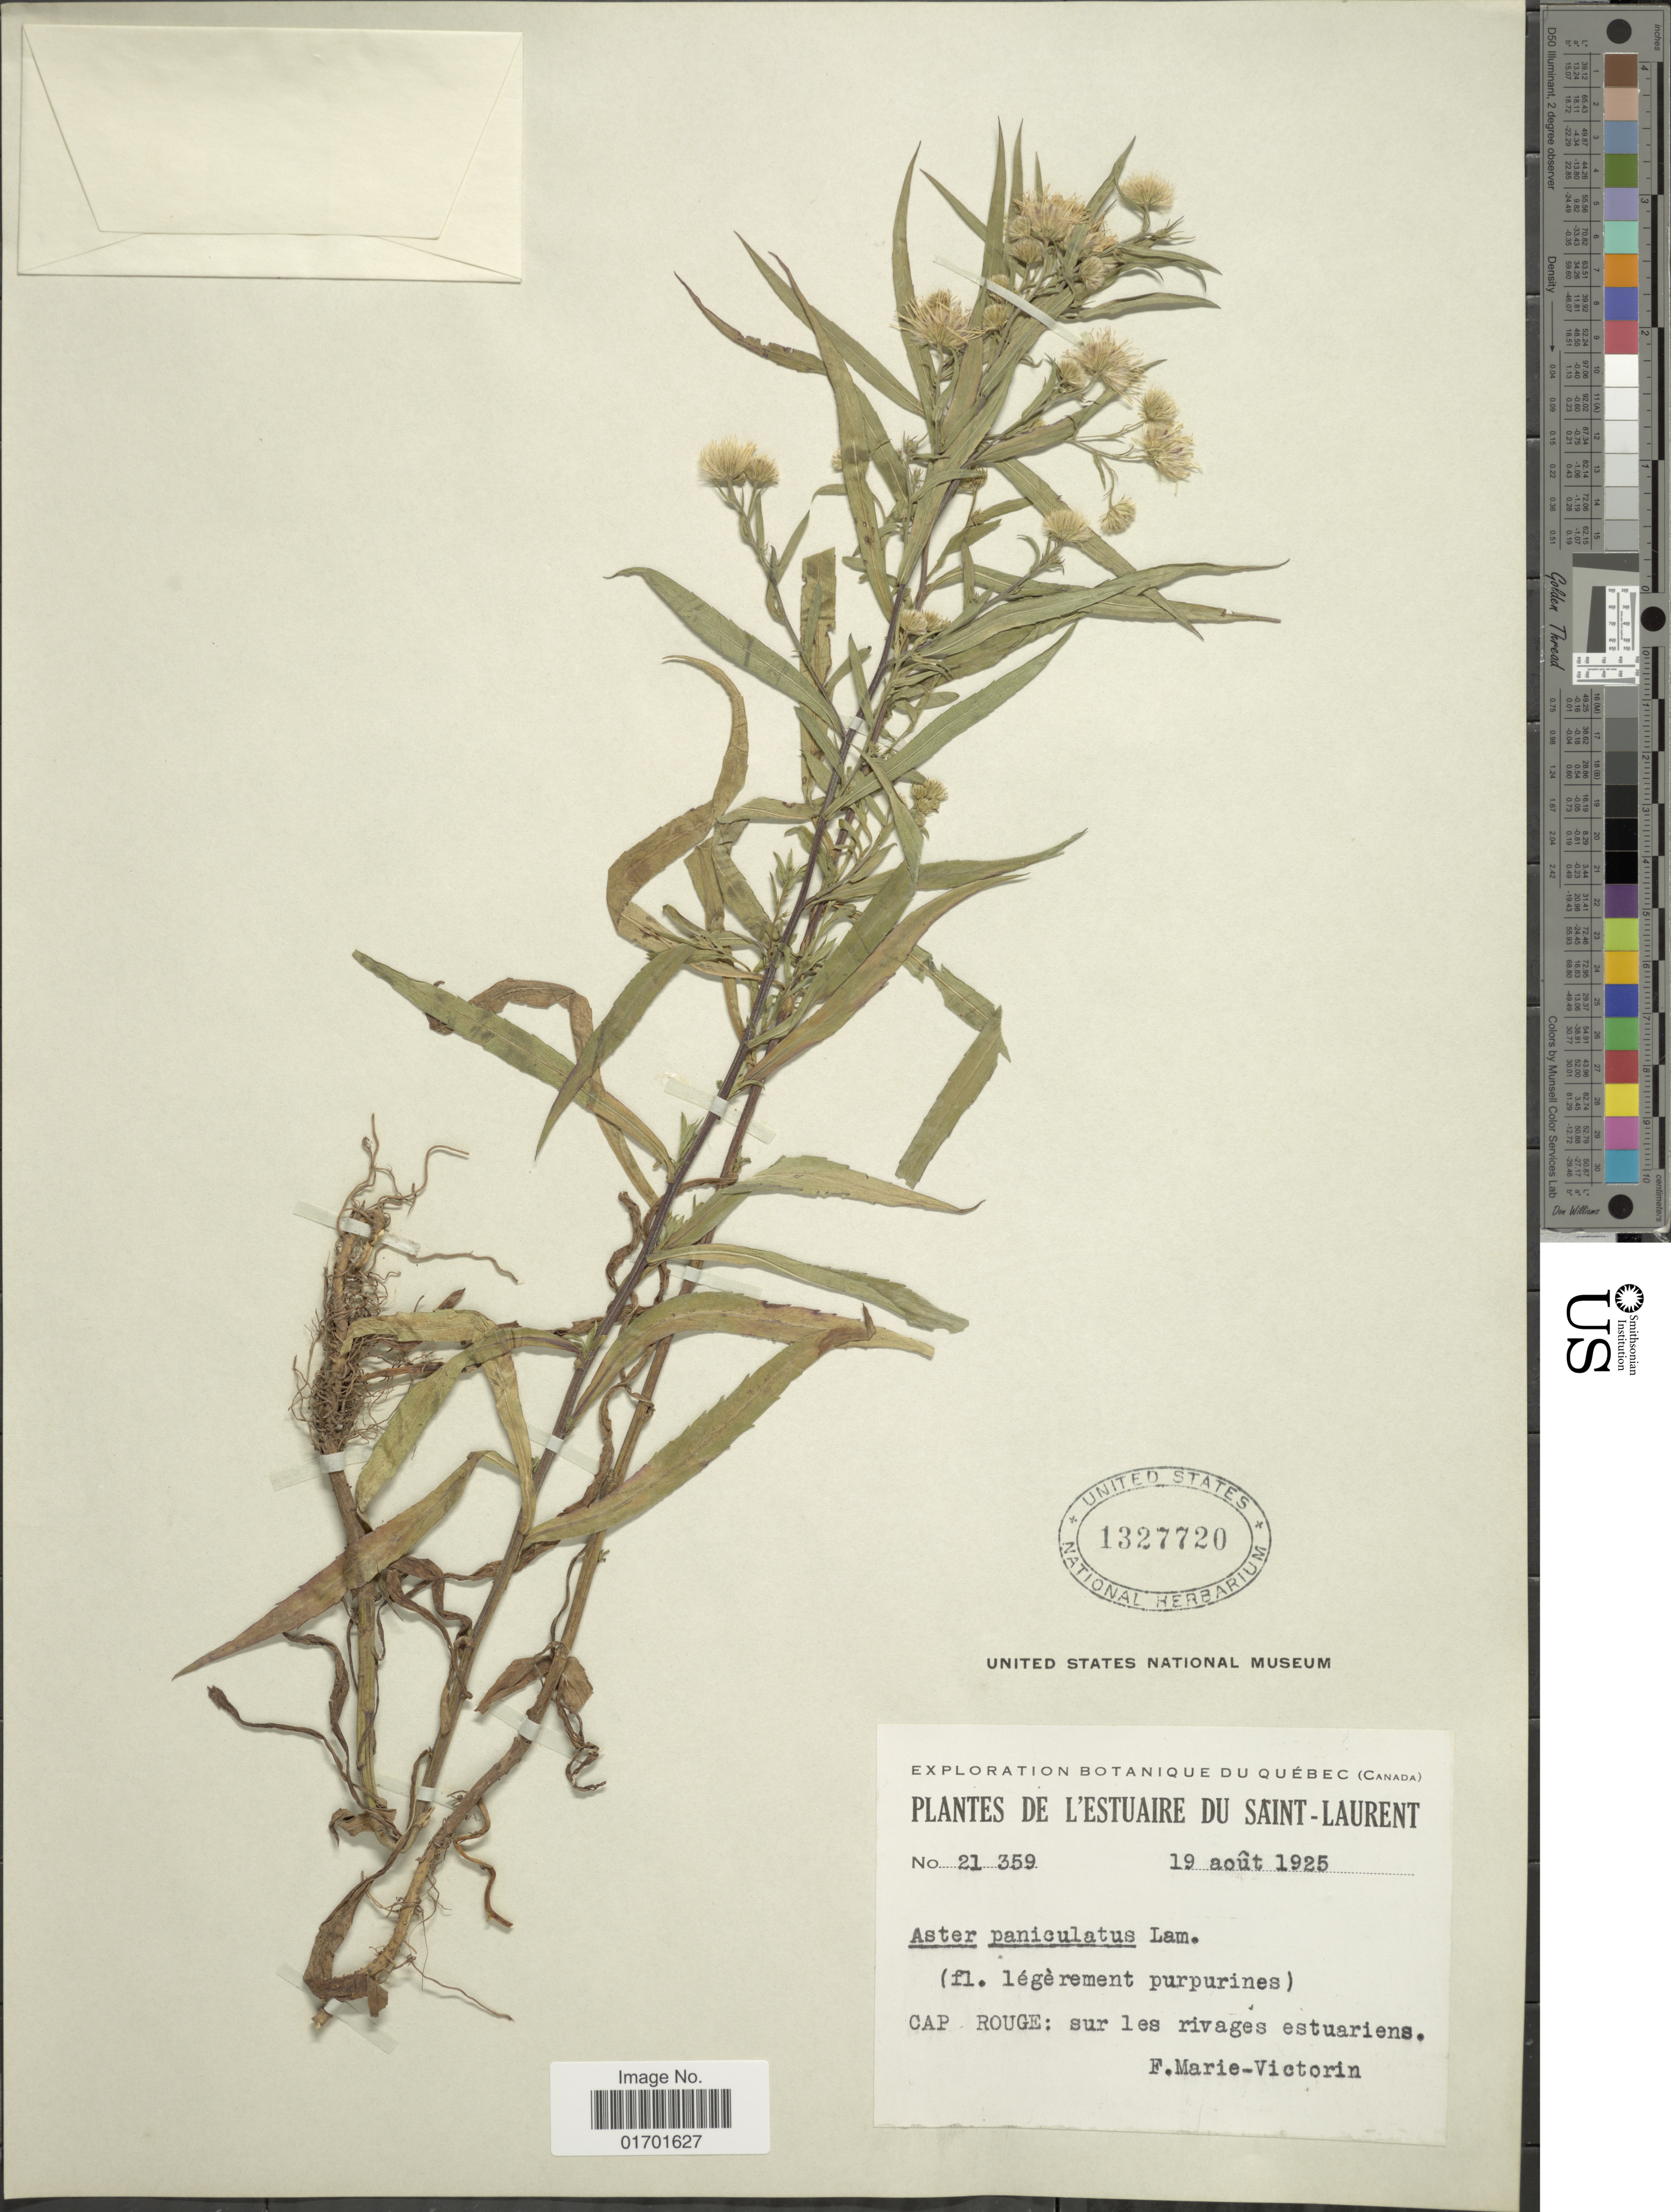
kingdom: Plantae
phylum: Tracheophyta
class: Magnoliopsida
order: Asterales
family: Asteraceae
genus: Symphyotrichum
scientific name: Symphyotrichum lanceolatum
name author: (Willd.) G.L. Nesom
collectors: F. Marie-Victorin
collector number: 21359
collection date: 1925-08-19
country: Canada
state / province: Quebec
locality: De L'Estuarie Du Saint-Laurent. Cap Rouge: sur les rivages estuariens.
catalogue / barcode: US 1327720